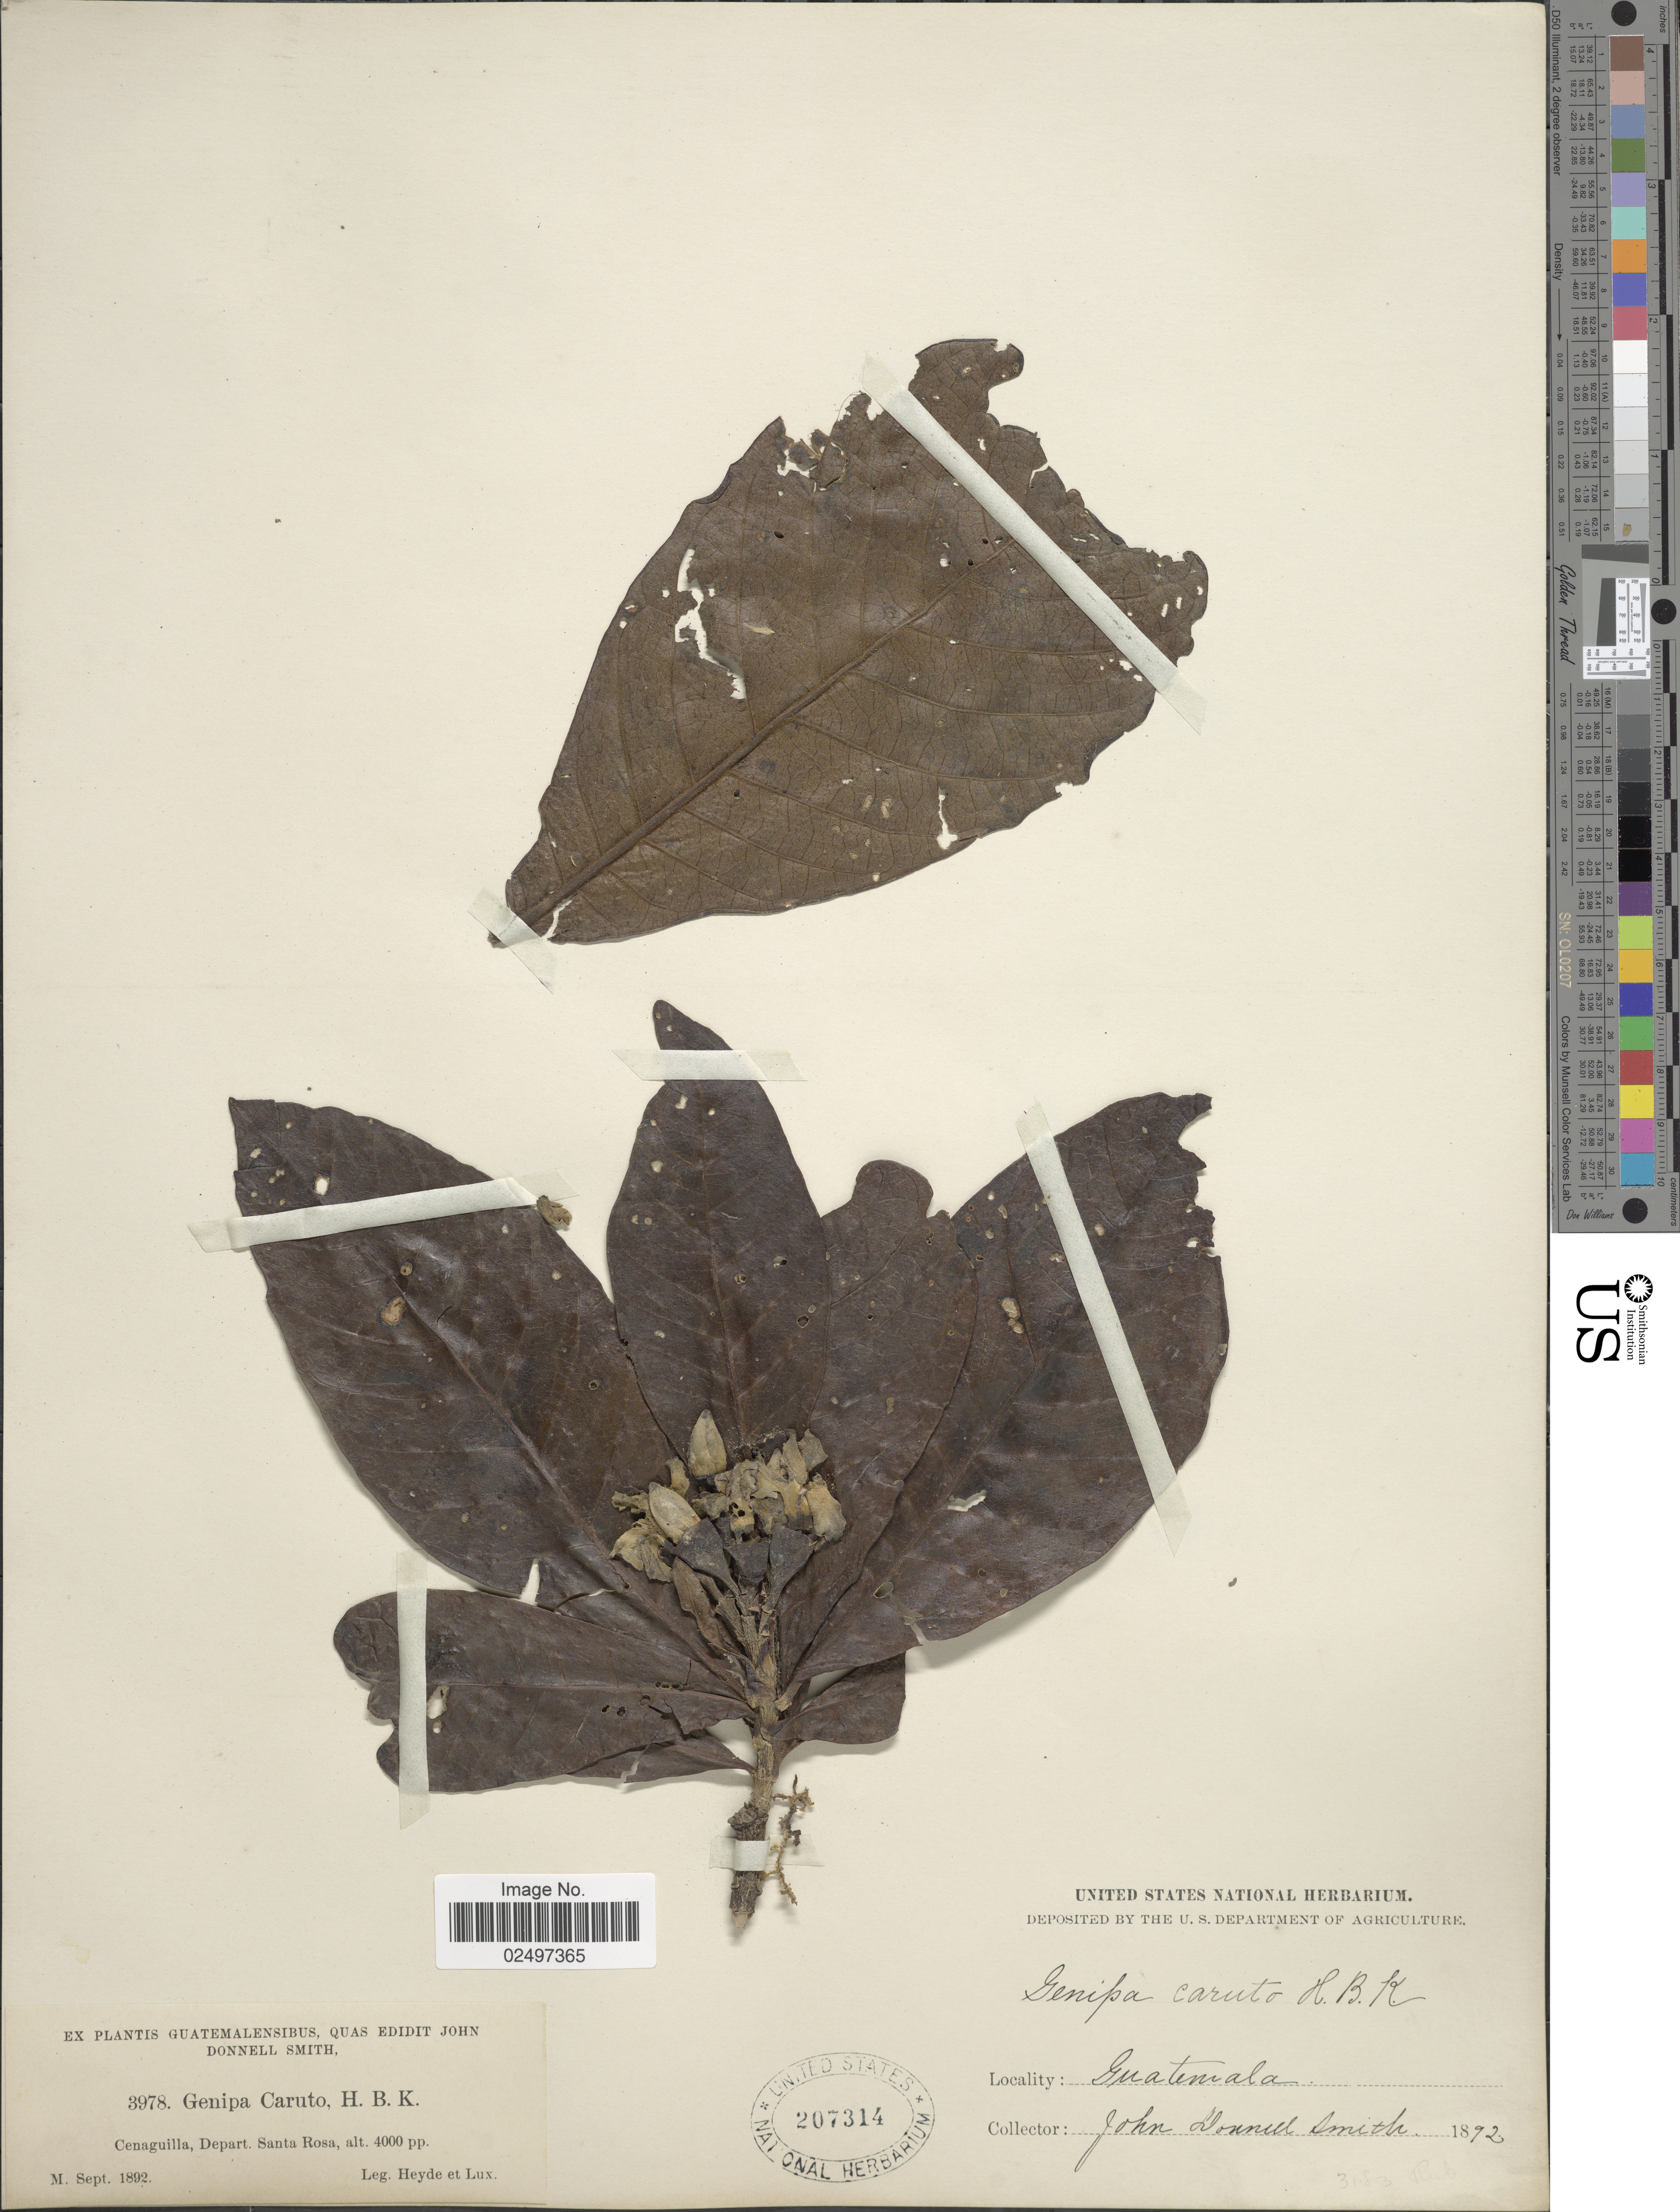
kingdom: Plantae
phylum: Tracheophyta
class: Magnoliopsida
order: Gentianales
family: Rubiaceae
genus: Genipa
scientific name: Genipa americana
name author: L.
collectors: Heyde & Lux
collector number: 3978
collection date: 1892-09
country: Guatemala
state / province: Santa Rosa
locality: Cenaguilla, Depart. Santa Rosa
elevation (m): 1219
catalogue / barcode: US 207314